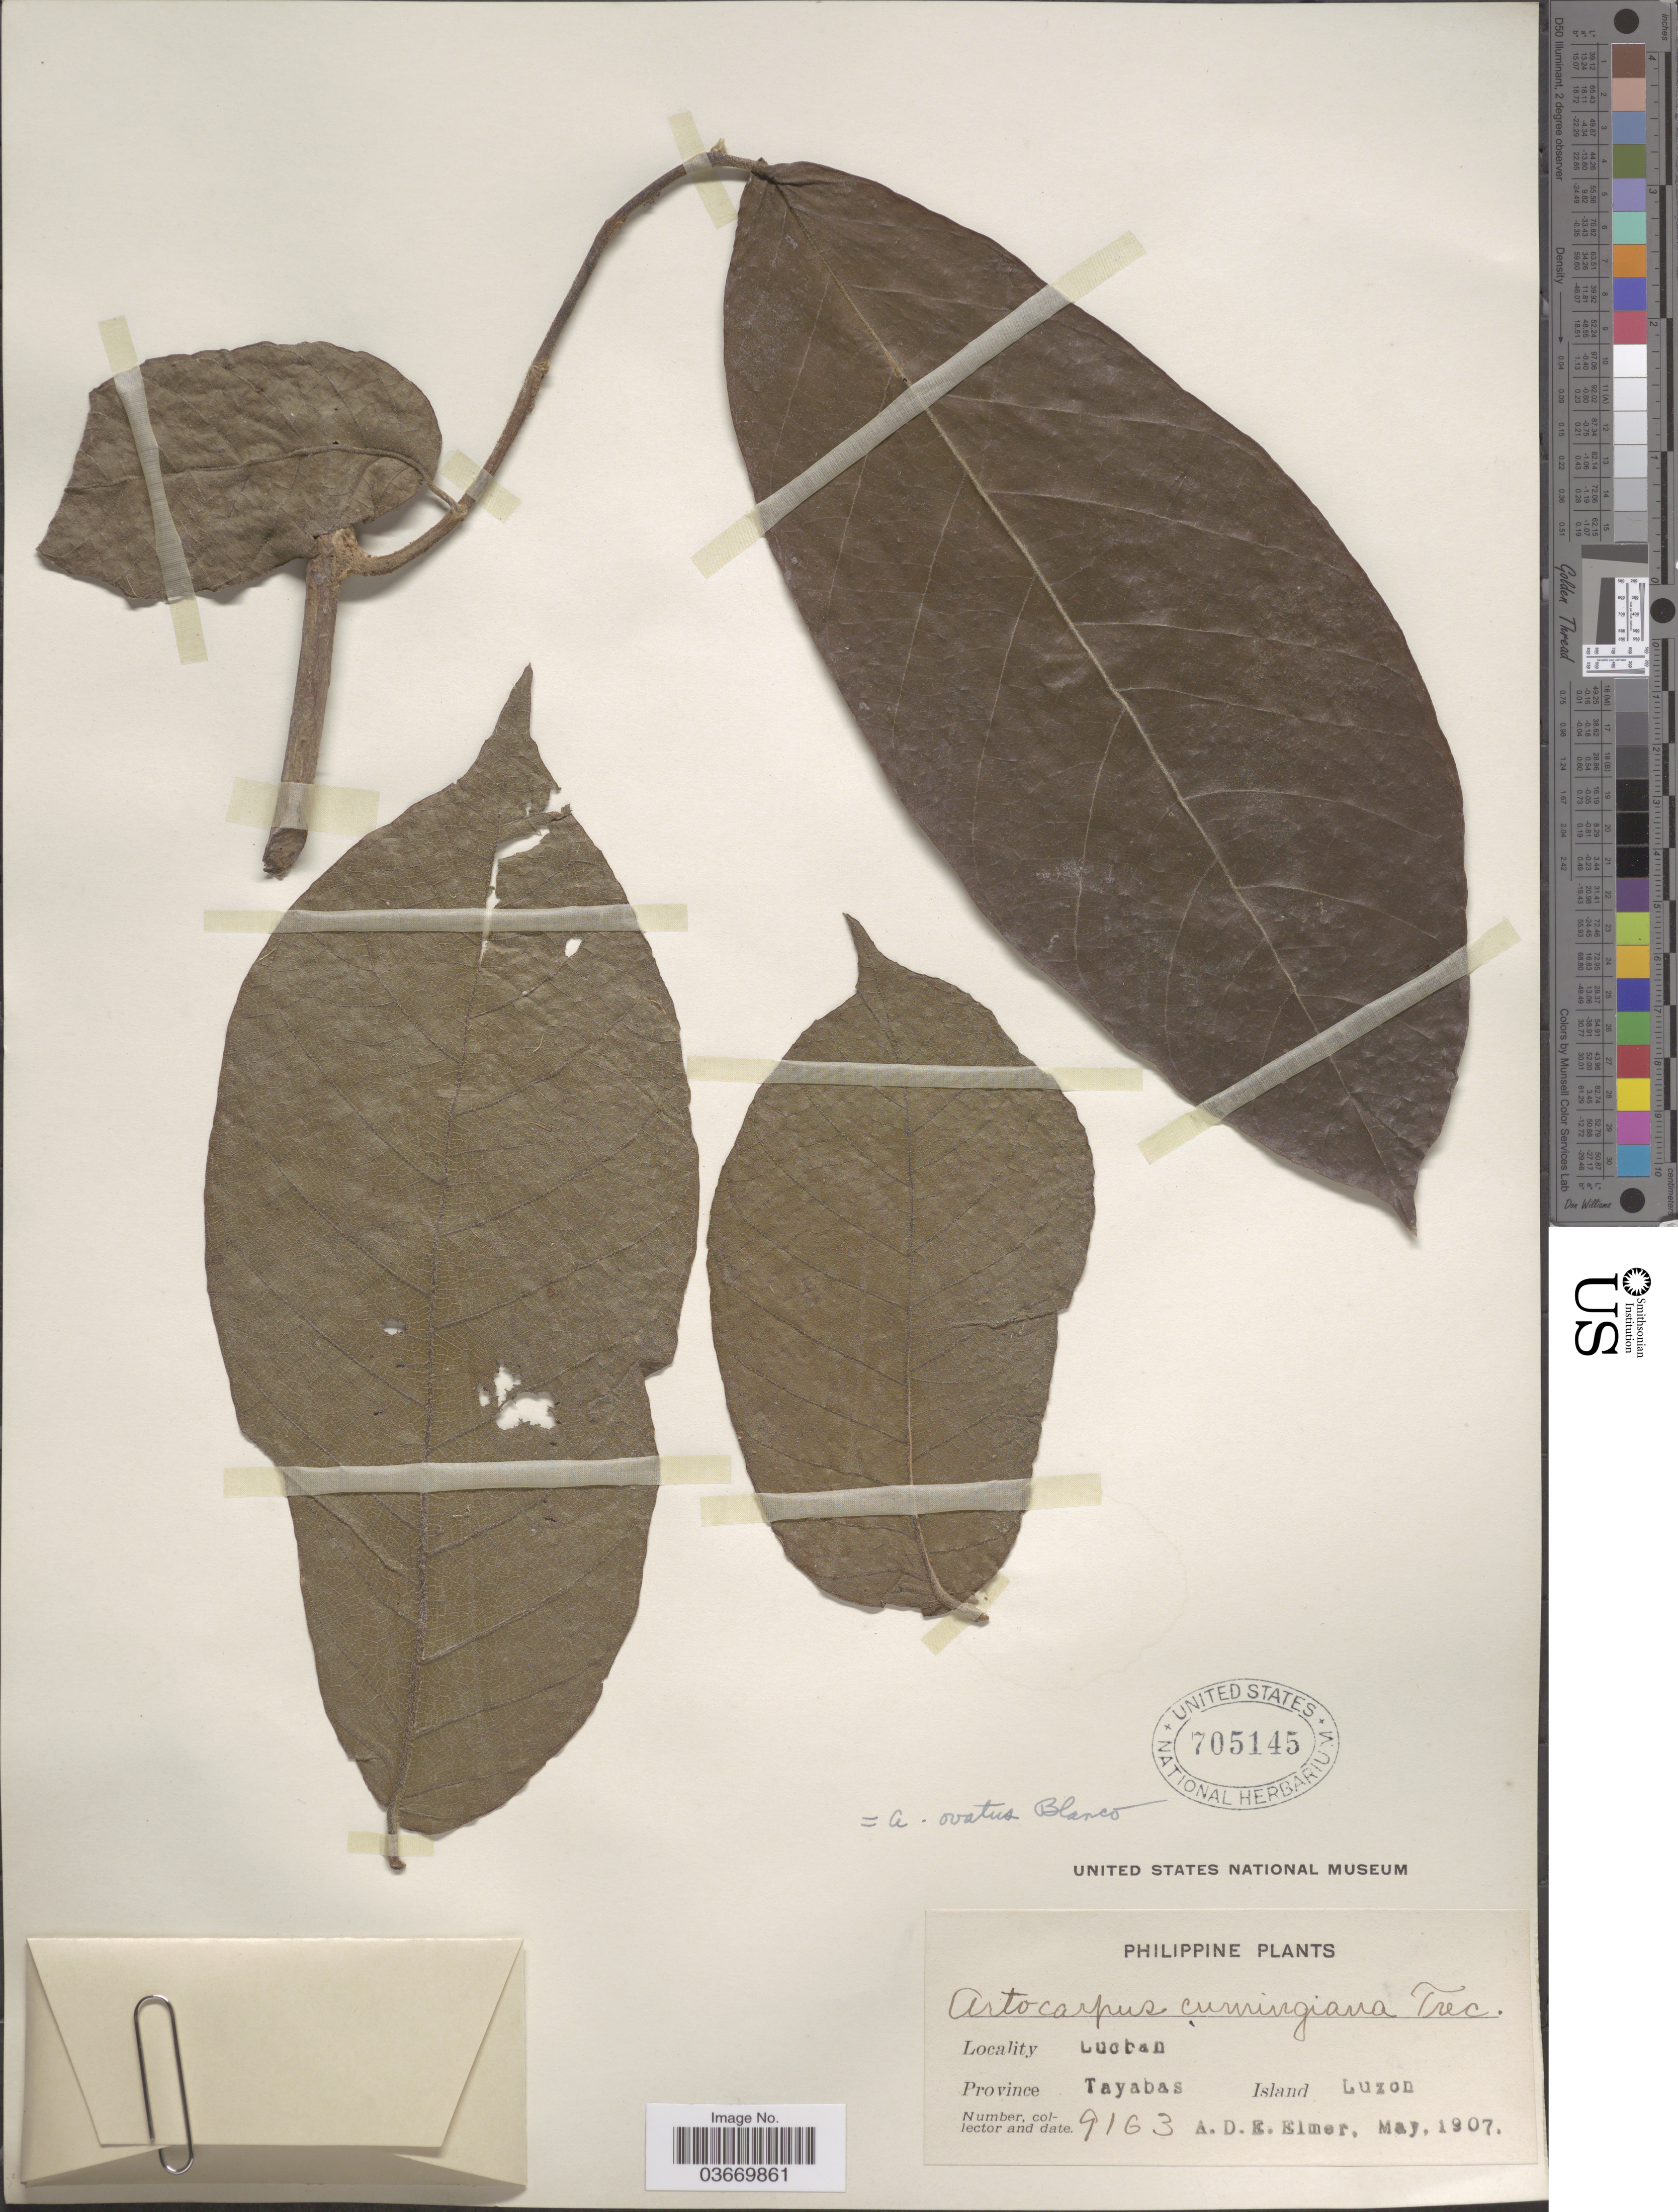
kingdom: Plantae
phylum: Tracheophyta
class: Magnoliopsida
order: Rosales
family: Moraceae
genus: Artocarpus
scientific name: Artocarpus ovatus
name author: Blanco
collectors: A. D. E. Elmer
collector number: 9163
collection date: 1907-05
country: Philippines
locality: Lucban. Province Tayabas.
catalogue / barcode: US 705145